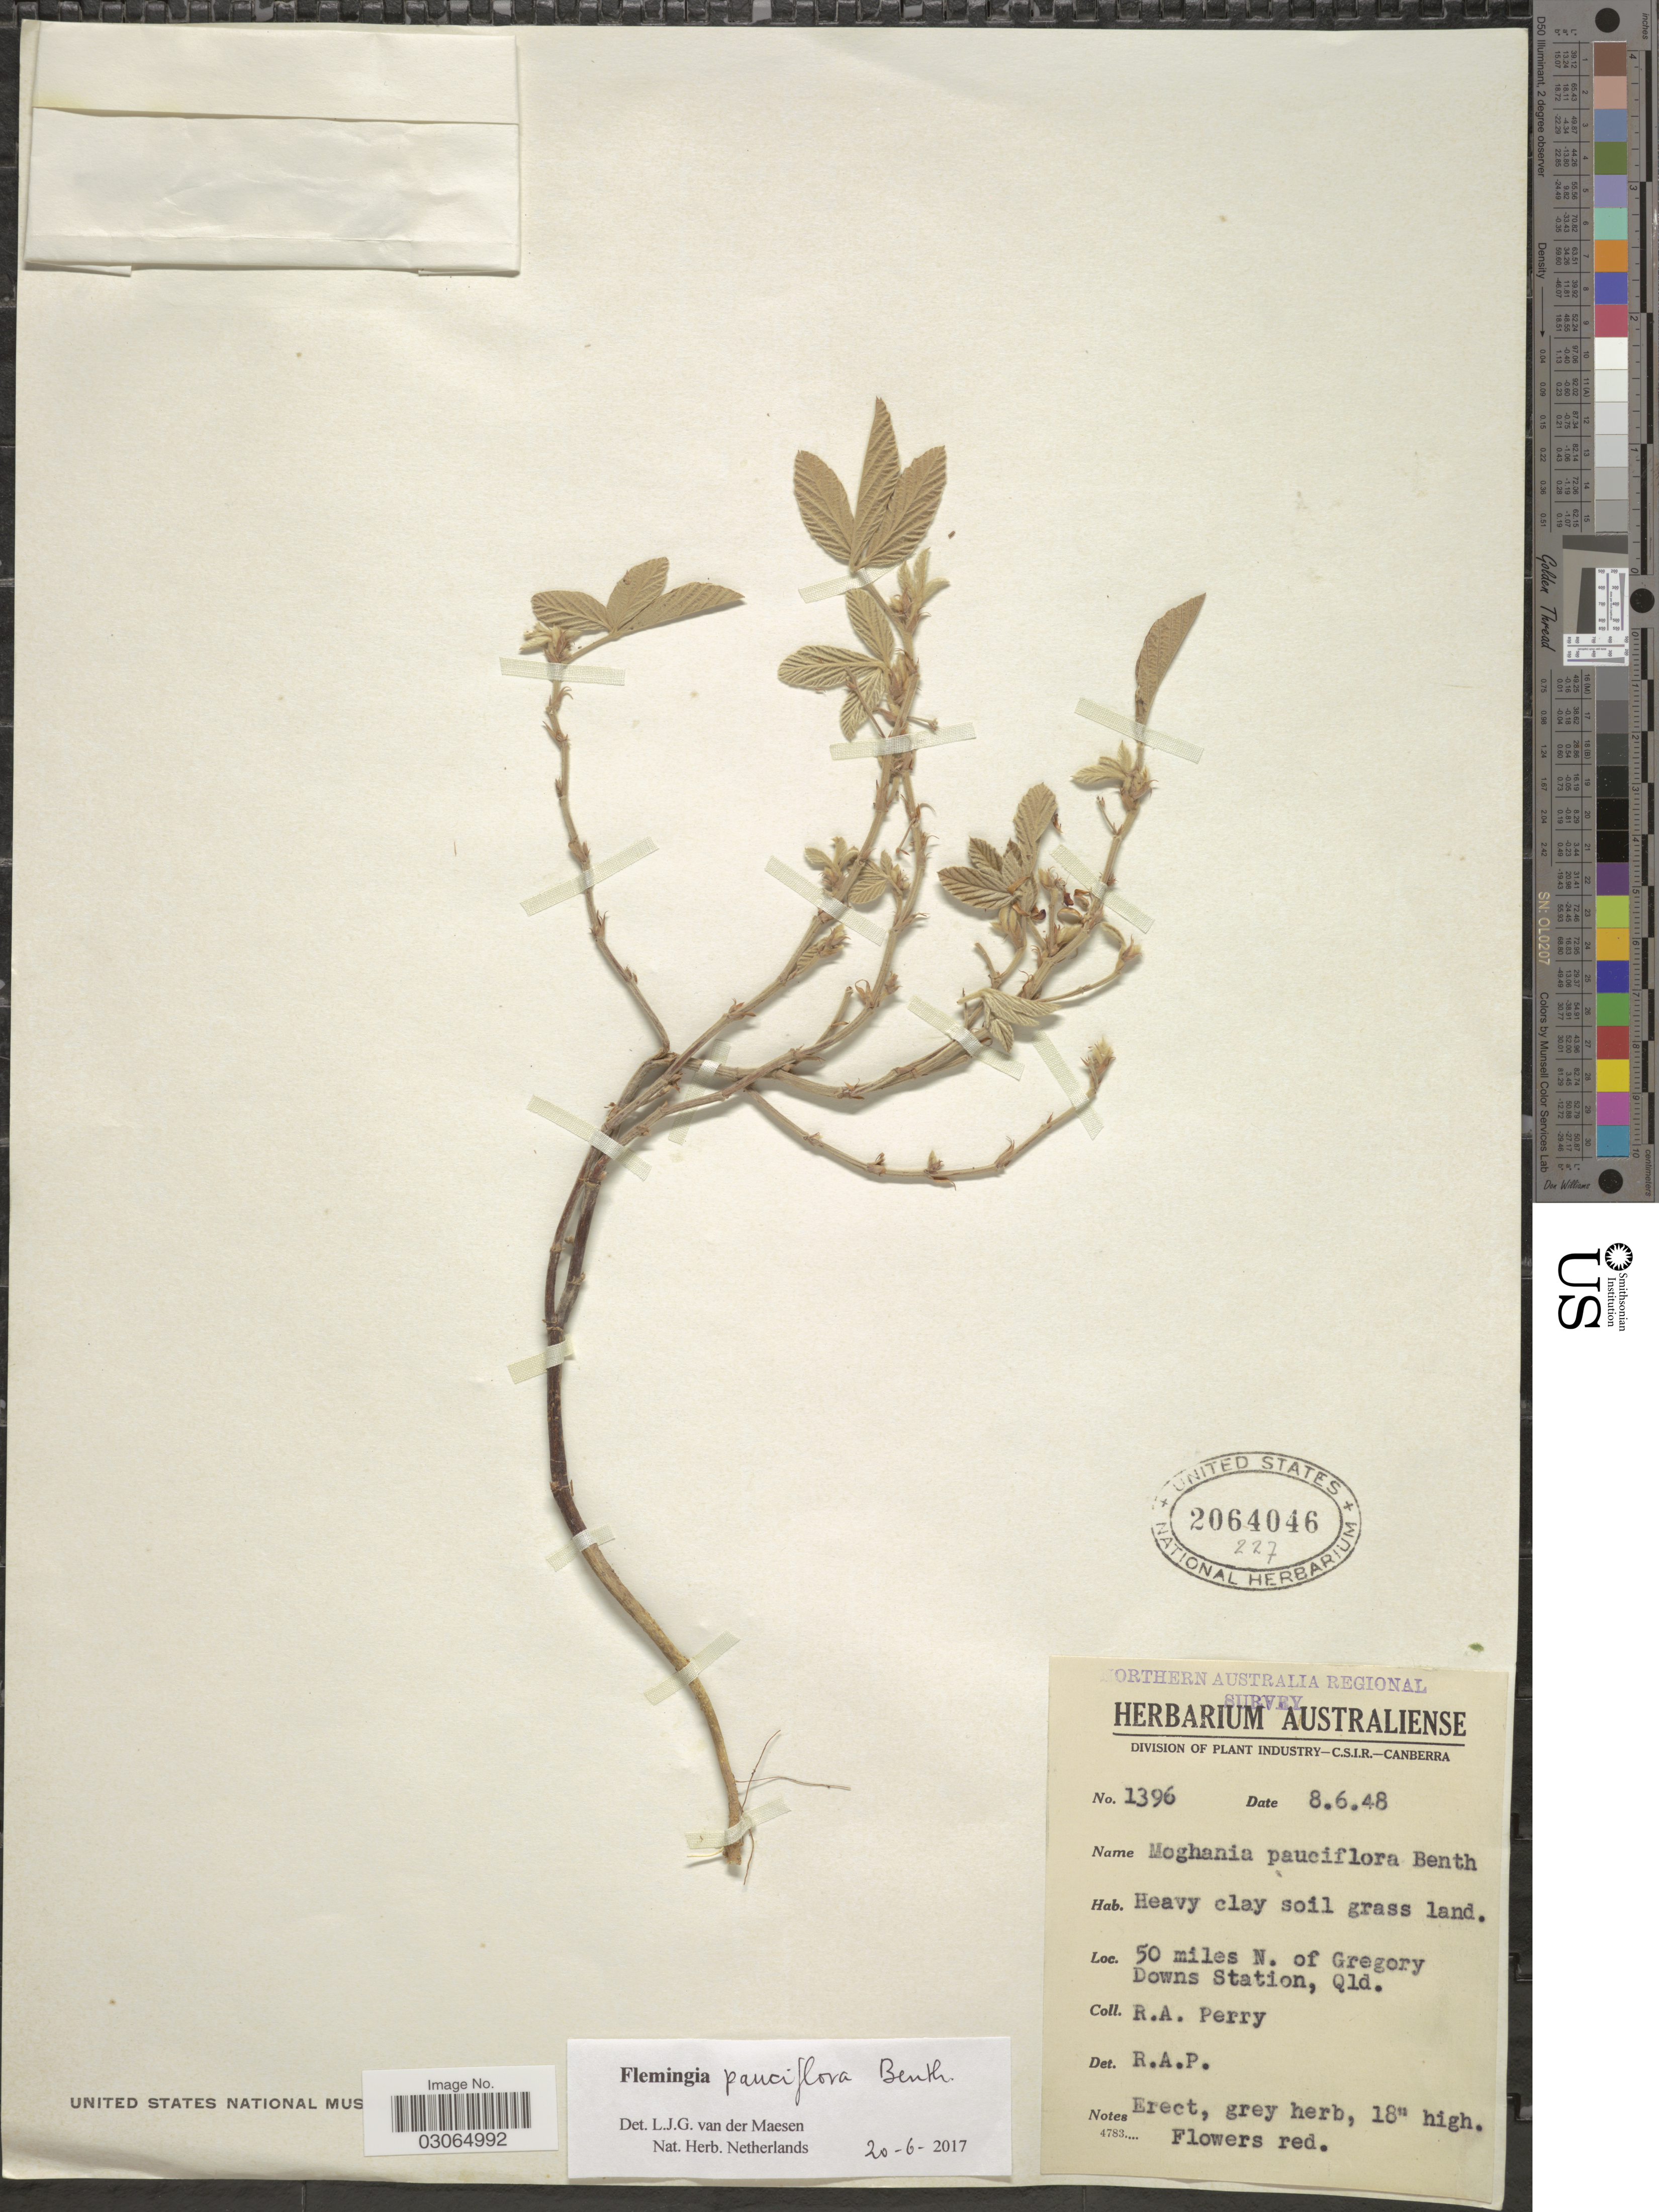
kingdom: Plantae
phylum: Tracheophyta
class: Magnoliopsida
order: Fabales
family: Fabaceae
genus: Flemingia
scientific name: Flemingia pauciflora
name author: Benth.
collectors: Perry, R. A.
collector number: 1396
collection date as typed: Transcribed d/m/y: 8/6/48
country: Australia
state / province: Queensland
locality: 50 miles N. of Gregory Downs Station, Qld.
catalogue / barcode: US 2064046